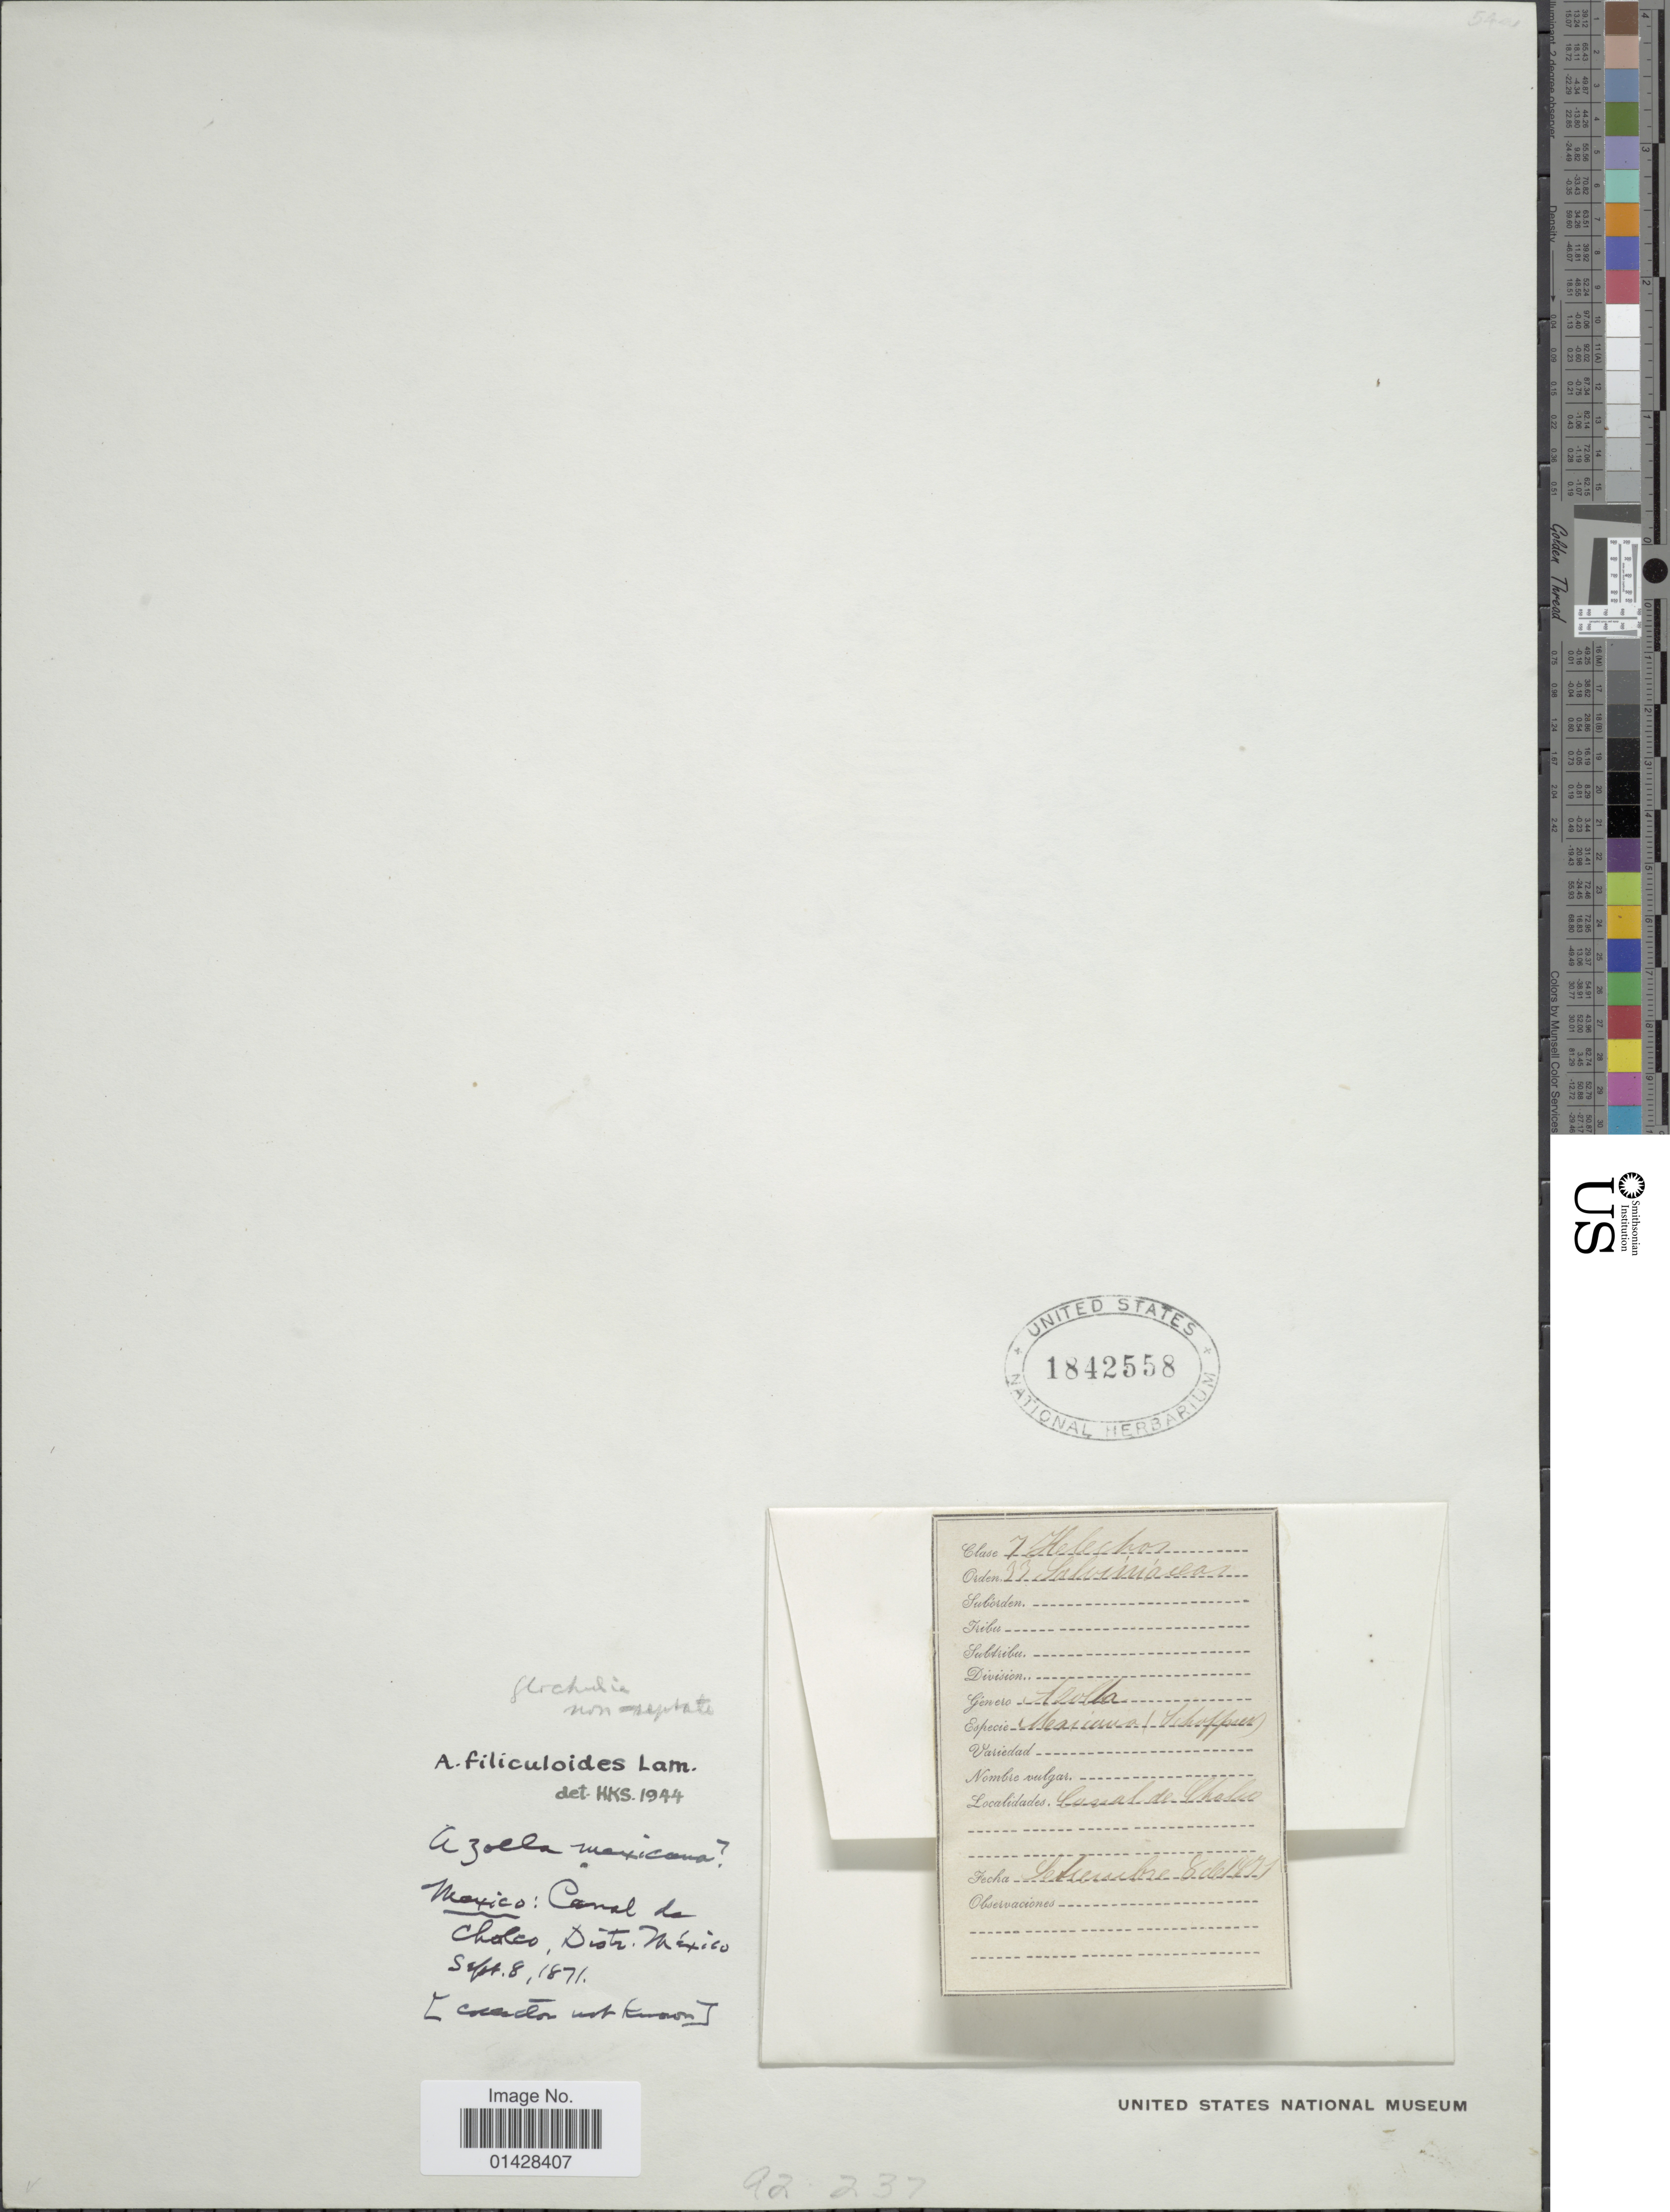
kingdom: Plantae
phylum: Tracheophyta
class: Polypodiopsida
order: Salviniales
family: Salviniaceae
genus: Azolla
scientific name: Azolla sp.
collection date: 1971-09-08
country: Mexico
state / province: Distrito Federal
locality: Canal de Chalco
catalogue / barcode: US 1842558